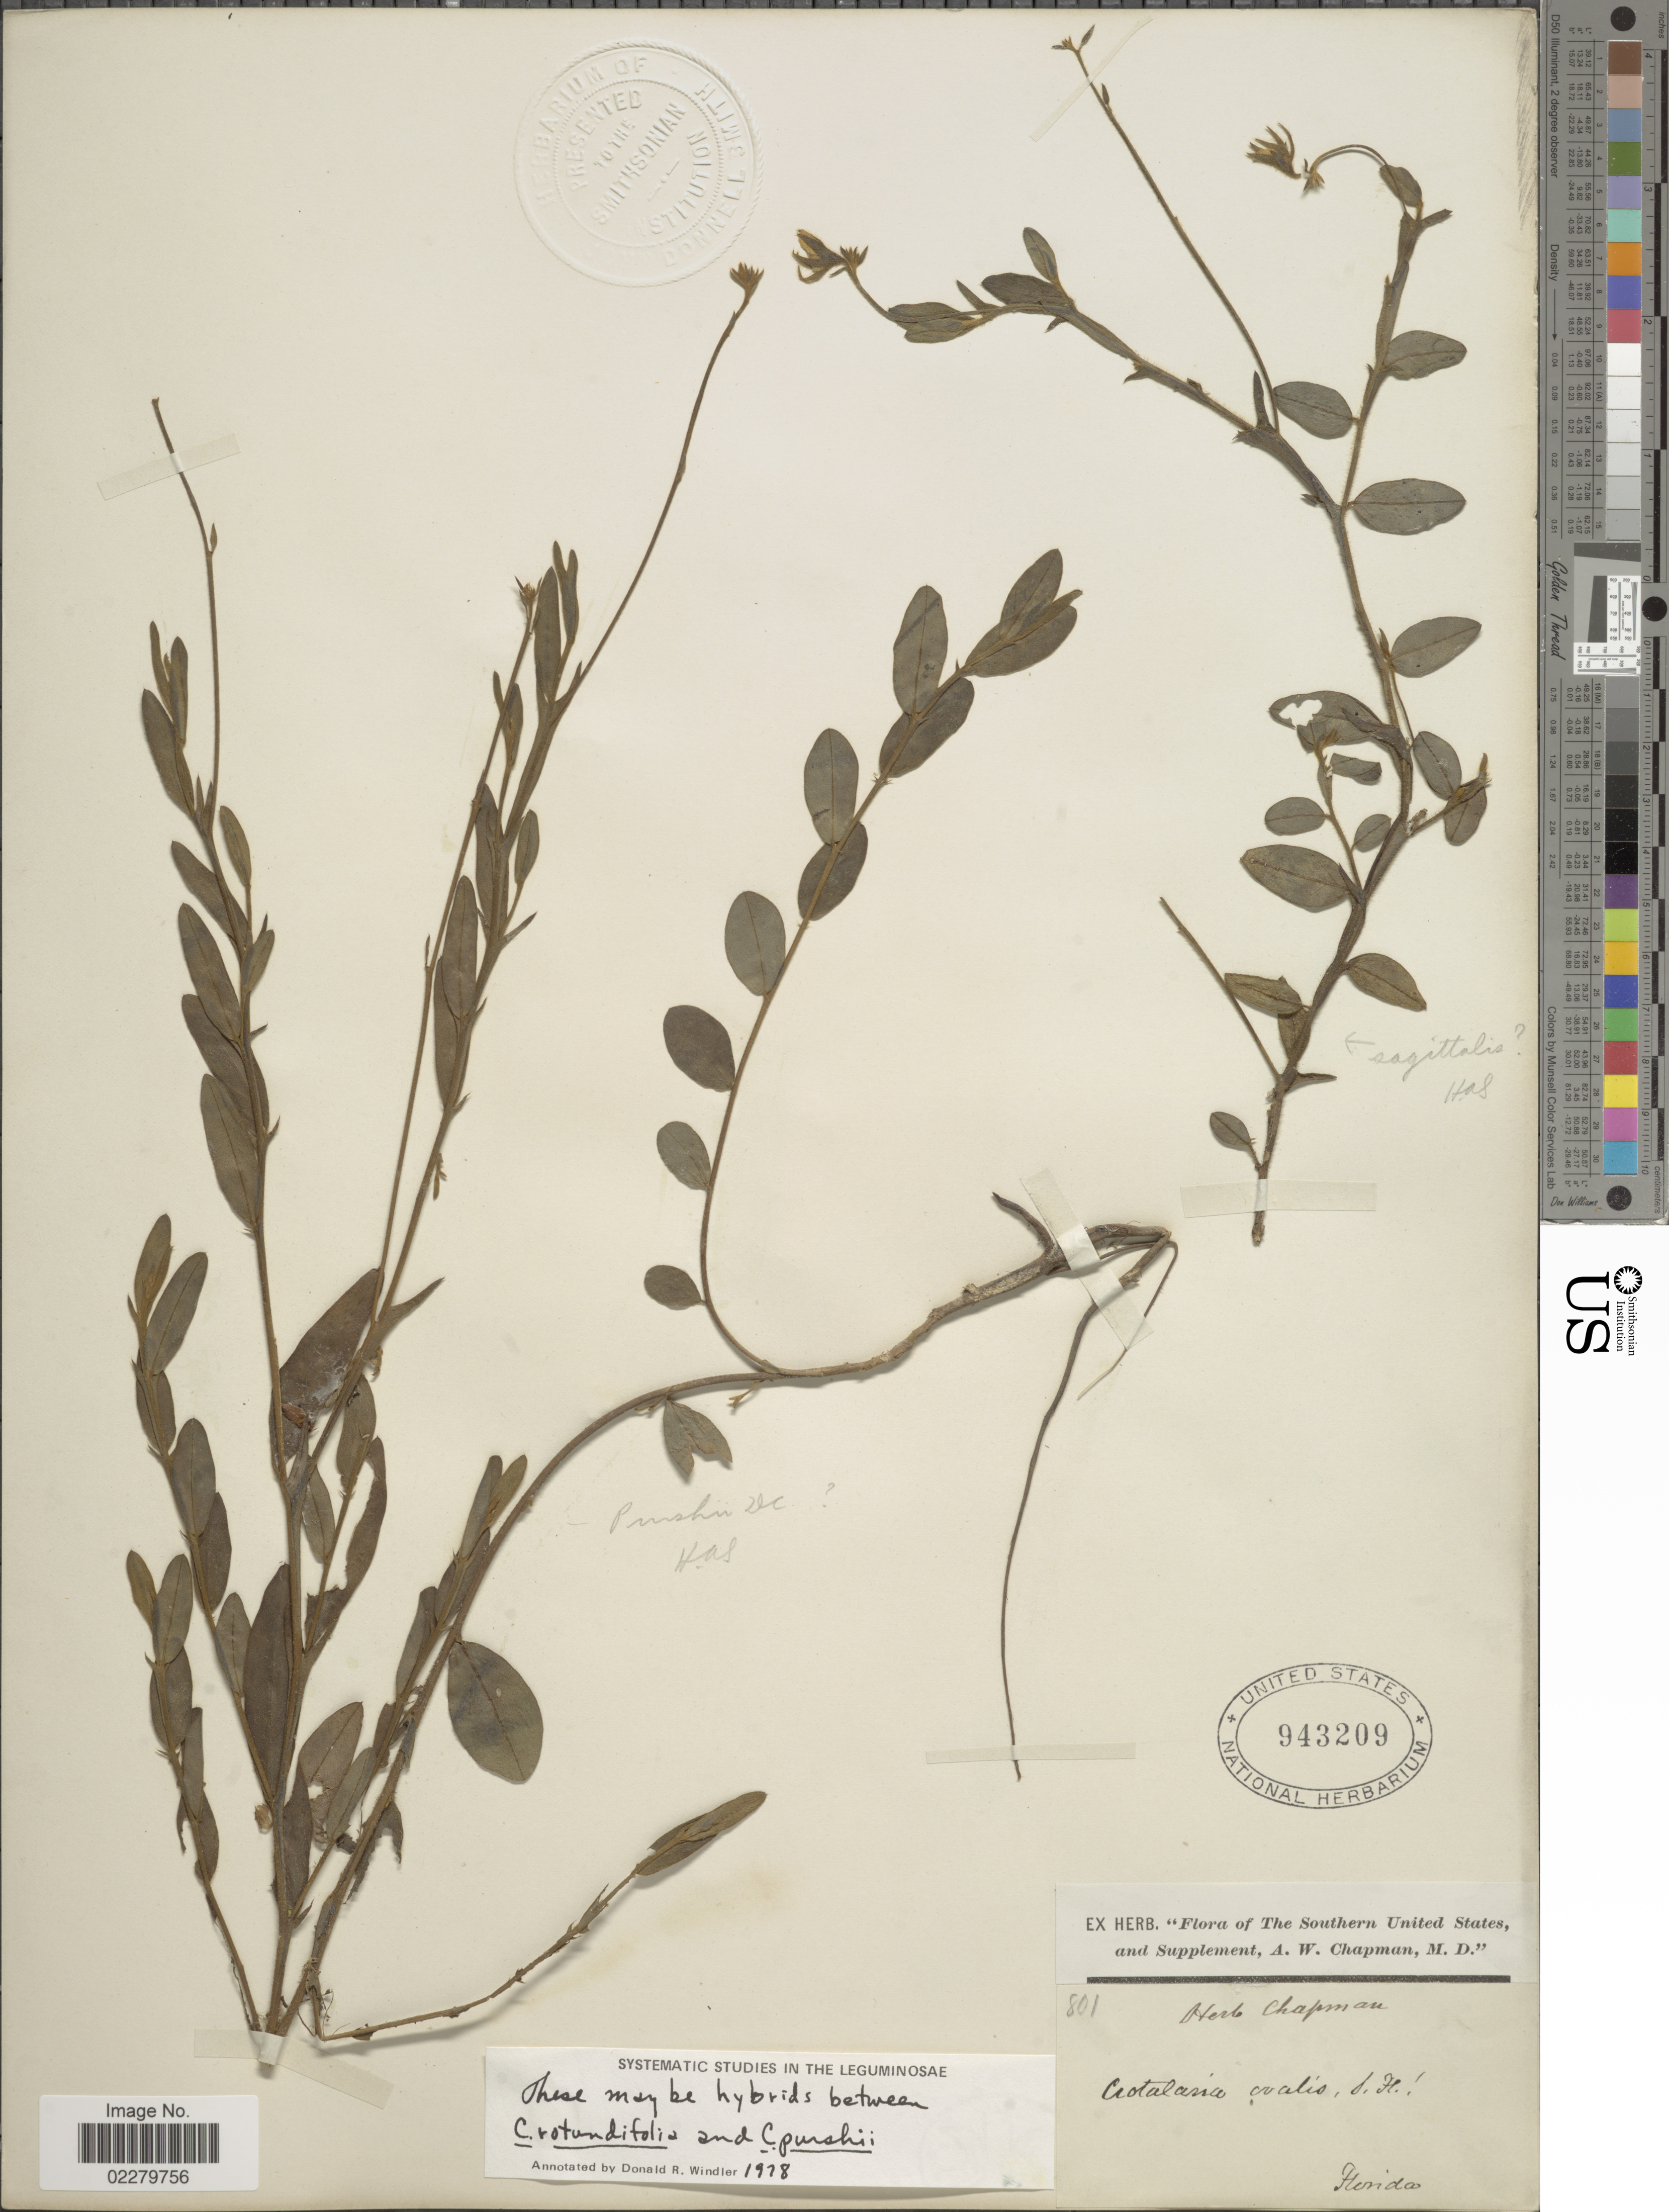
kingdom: Plantae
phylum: Tracheophyta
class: Magnoliopsida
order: Fabales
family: Fabaceae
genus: Crotalaria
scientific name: Crotalaria rotundifolia var. rotundifolia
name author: (Walter) J.F. Gmel.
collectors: A. W. Chapman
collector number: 801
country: United States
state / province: Florida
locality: Southern United States, and Supplement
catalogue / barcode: US 943209